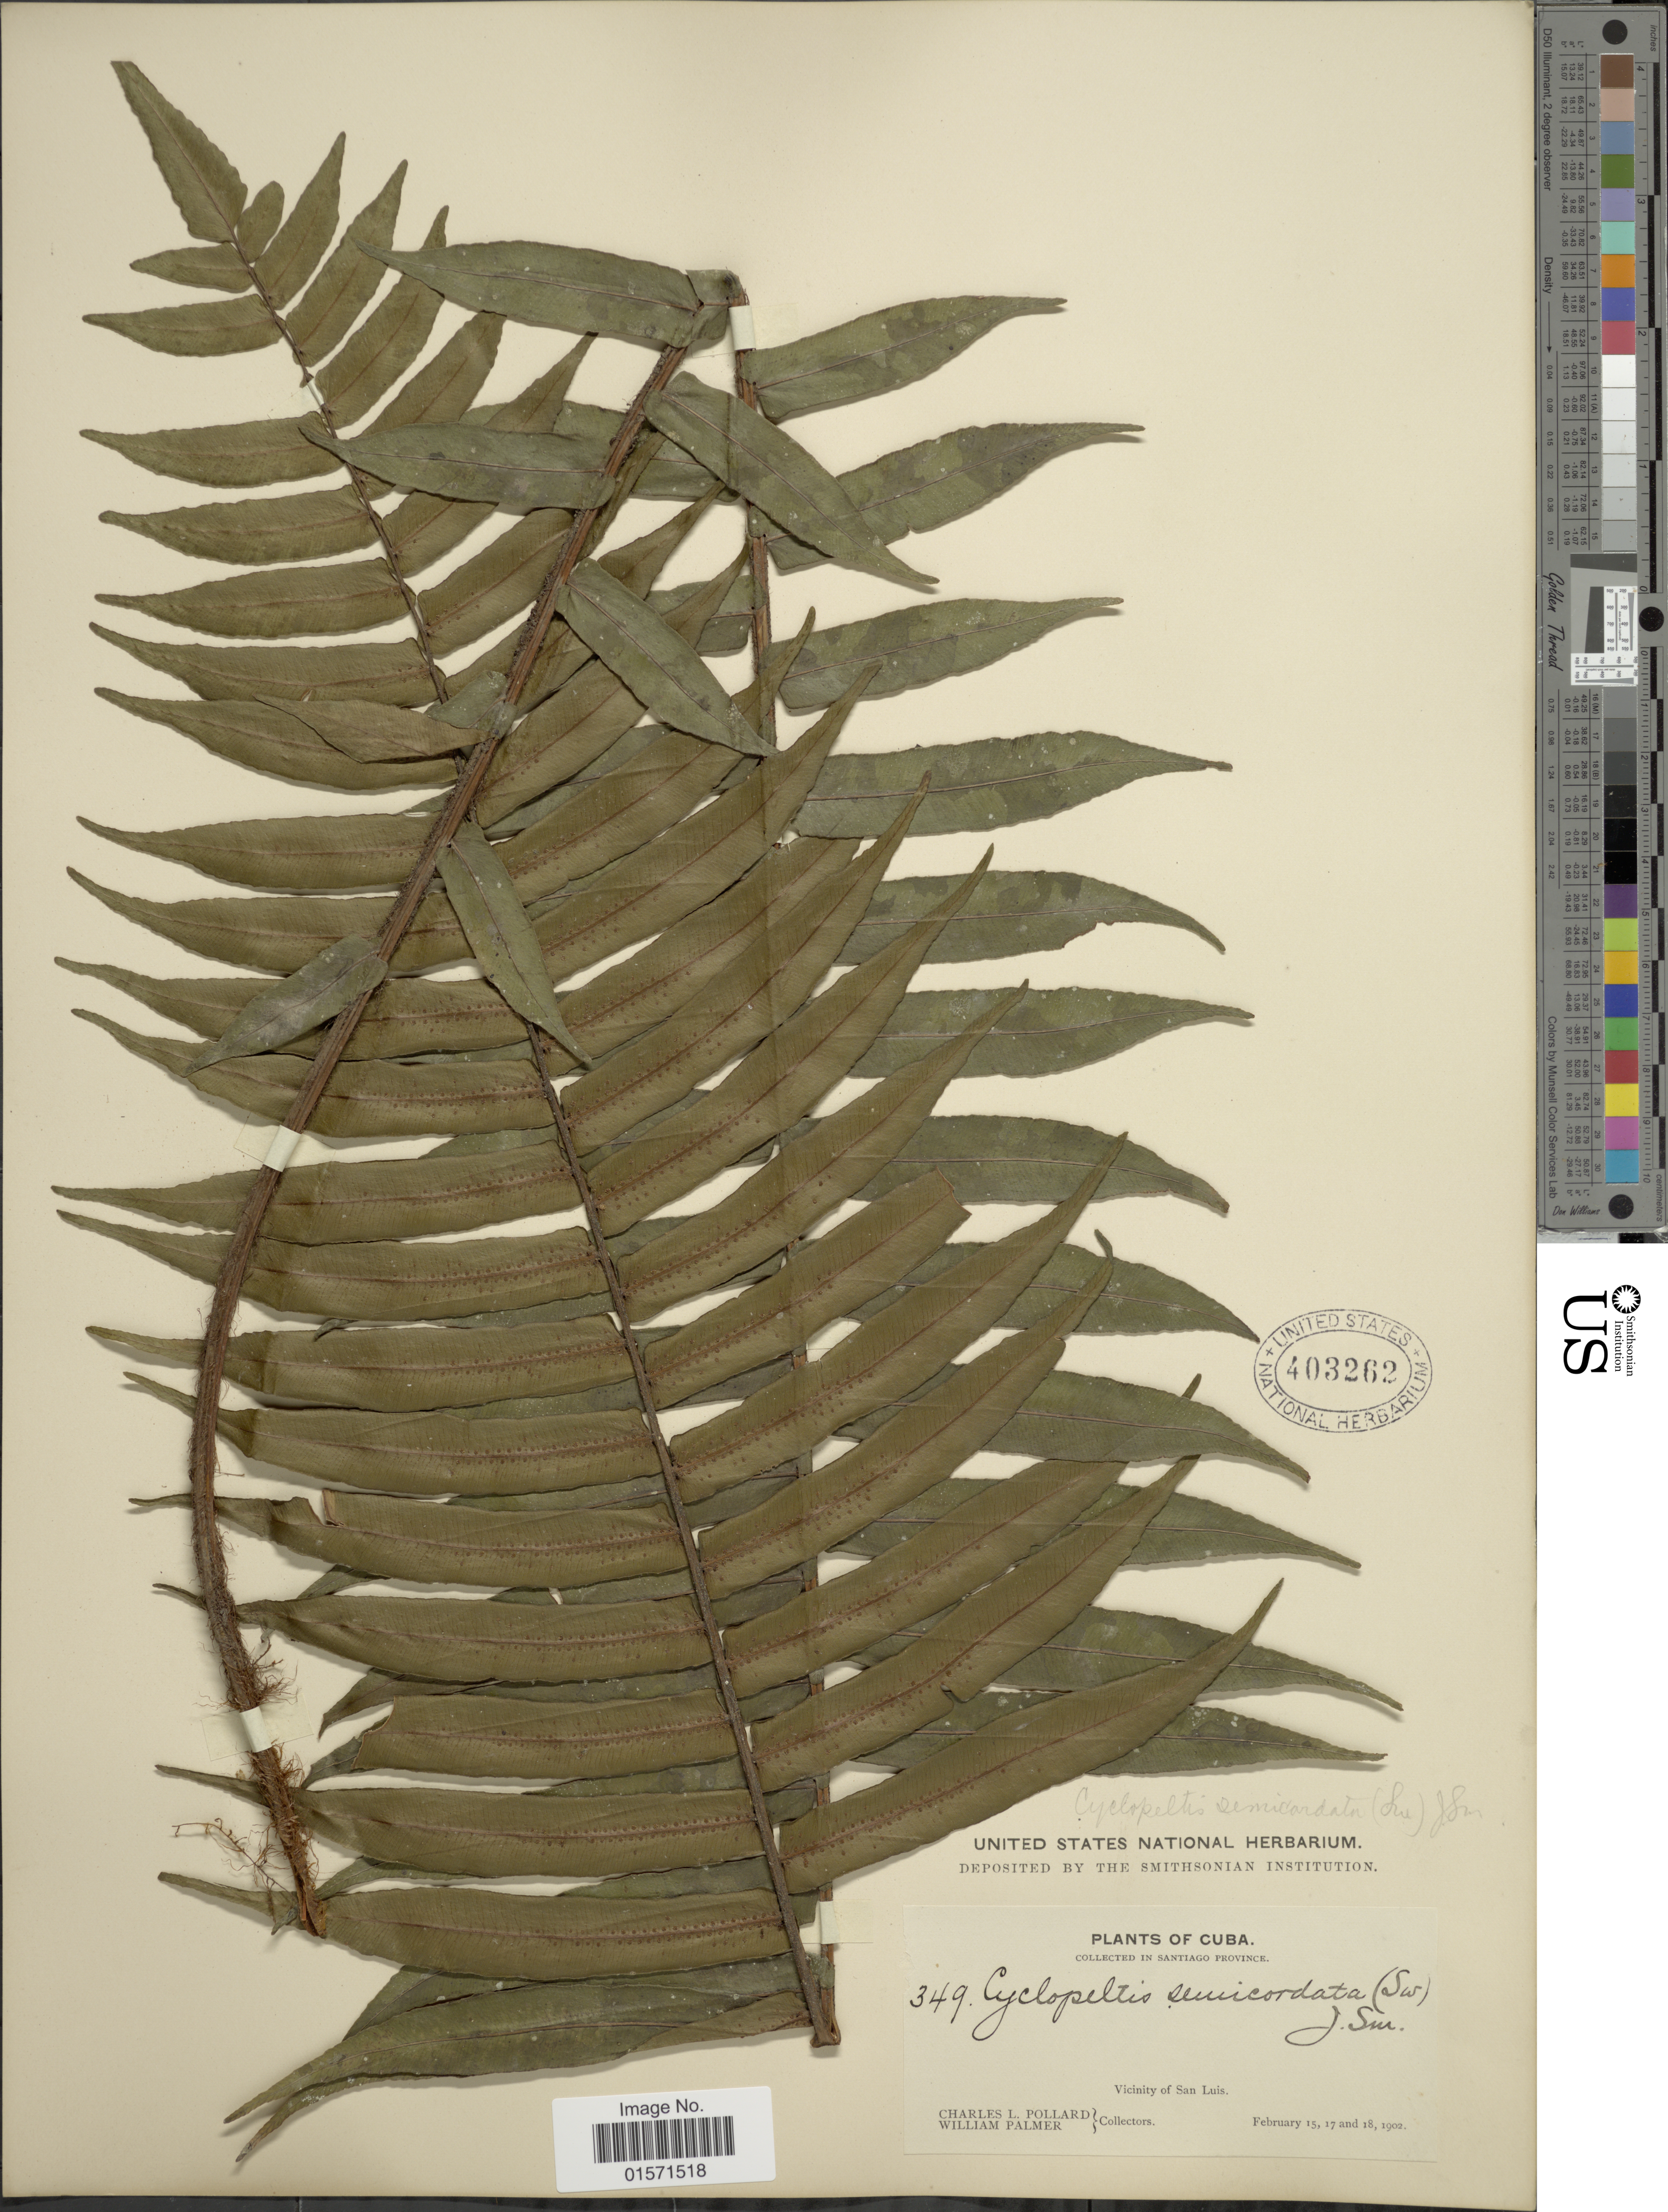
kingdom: Plantae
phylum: Tracheophyta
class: Polypodiopsida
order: Polypodiales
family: Lomariopsidaceae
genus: Cyclopeltis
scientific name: Cyclopeltis semicordata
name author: (Sw.) J. Sm.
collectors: C. L. Pollard & W. Palmer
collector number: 349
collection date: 1902-02-15/1902-02-18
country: Cuba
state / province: Santiago de Cuba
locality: Vicinity of San Luis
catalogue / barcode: US 403262